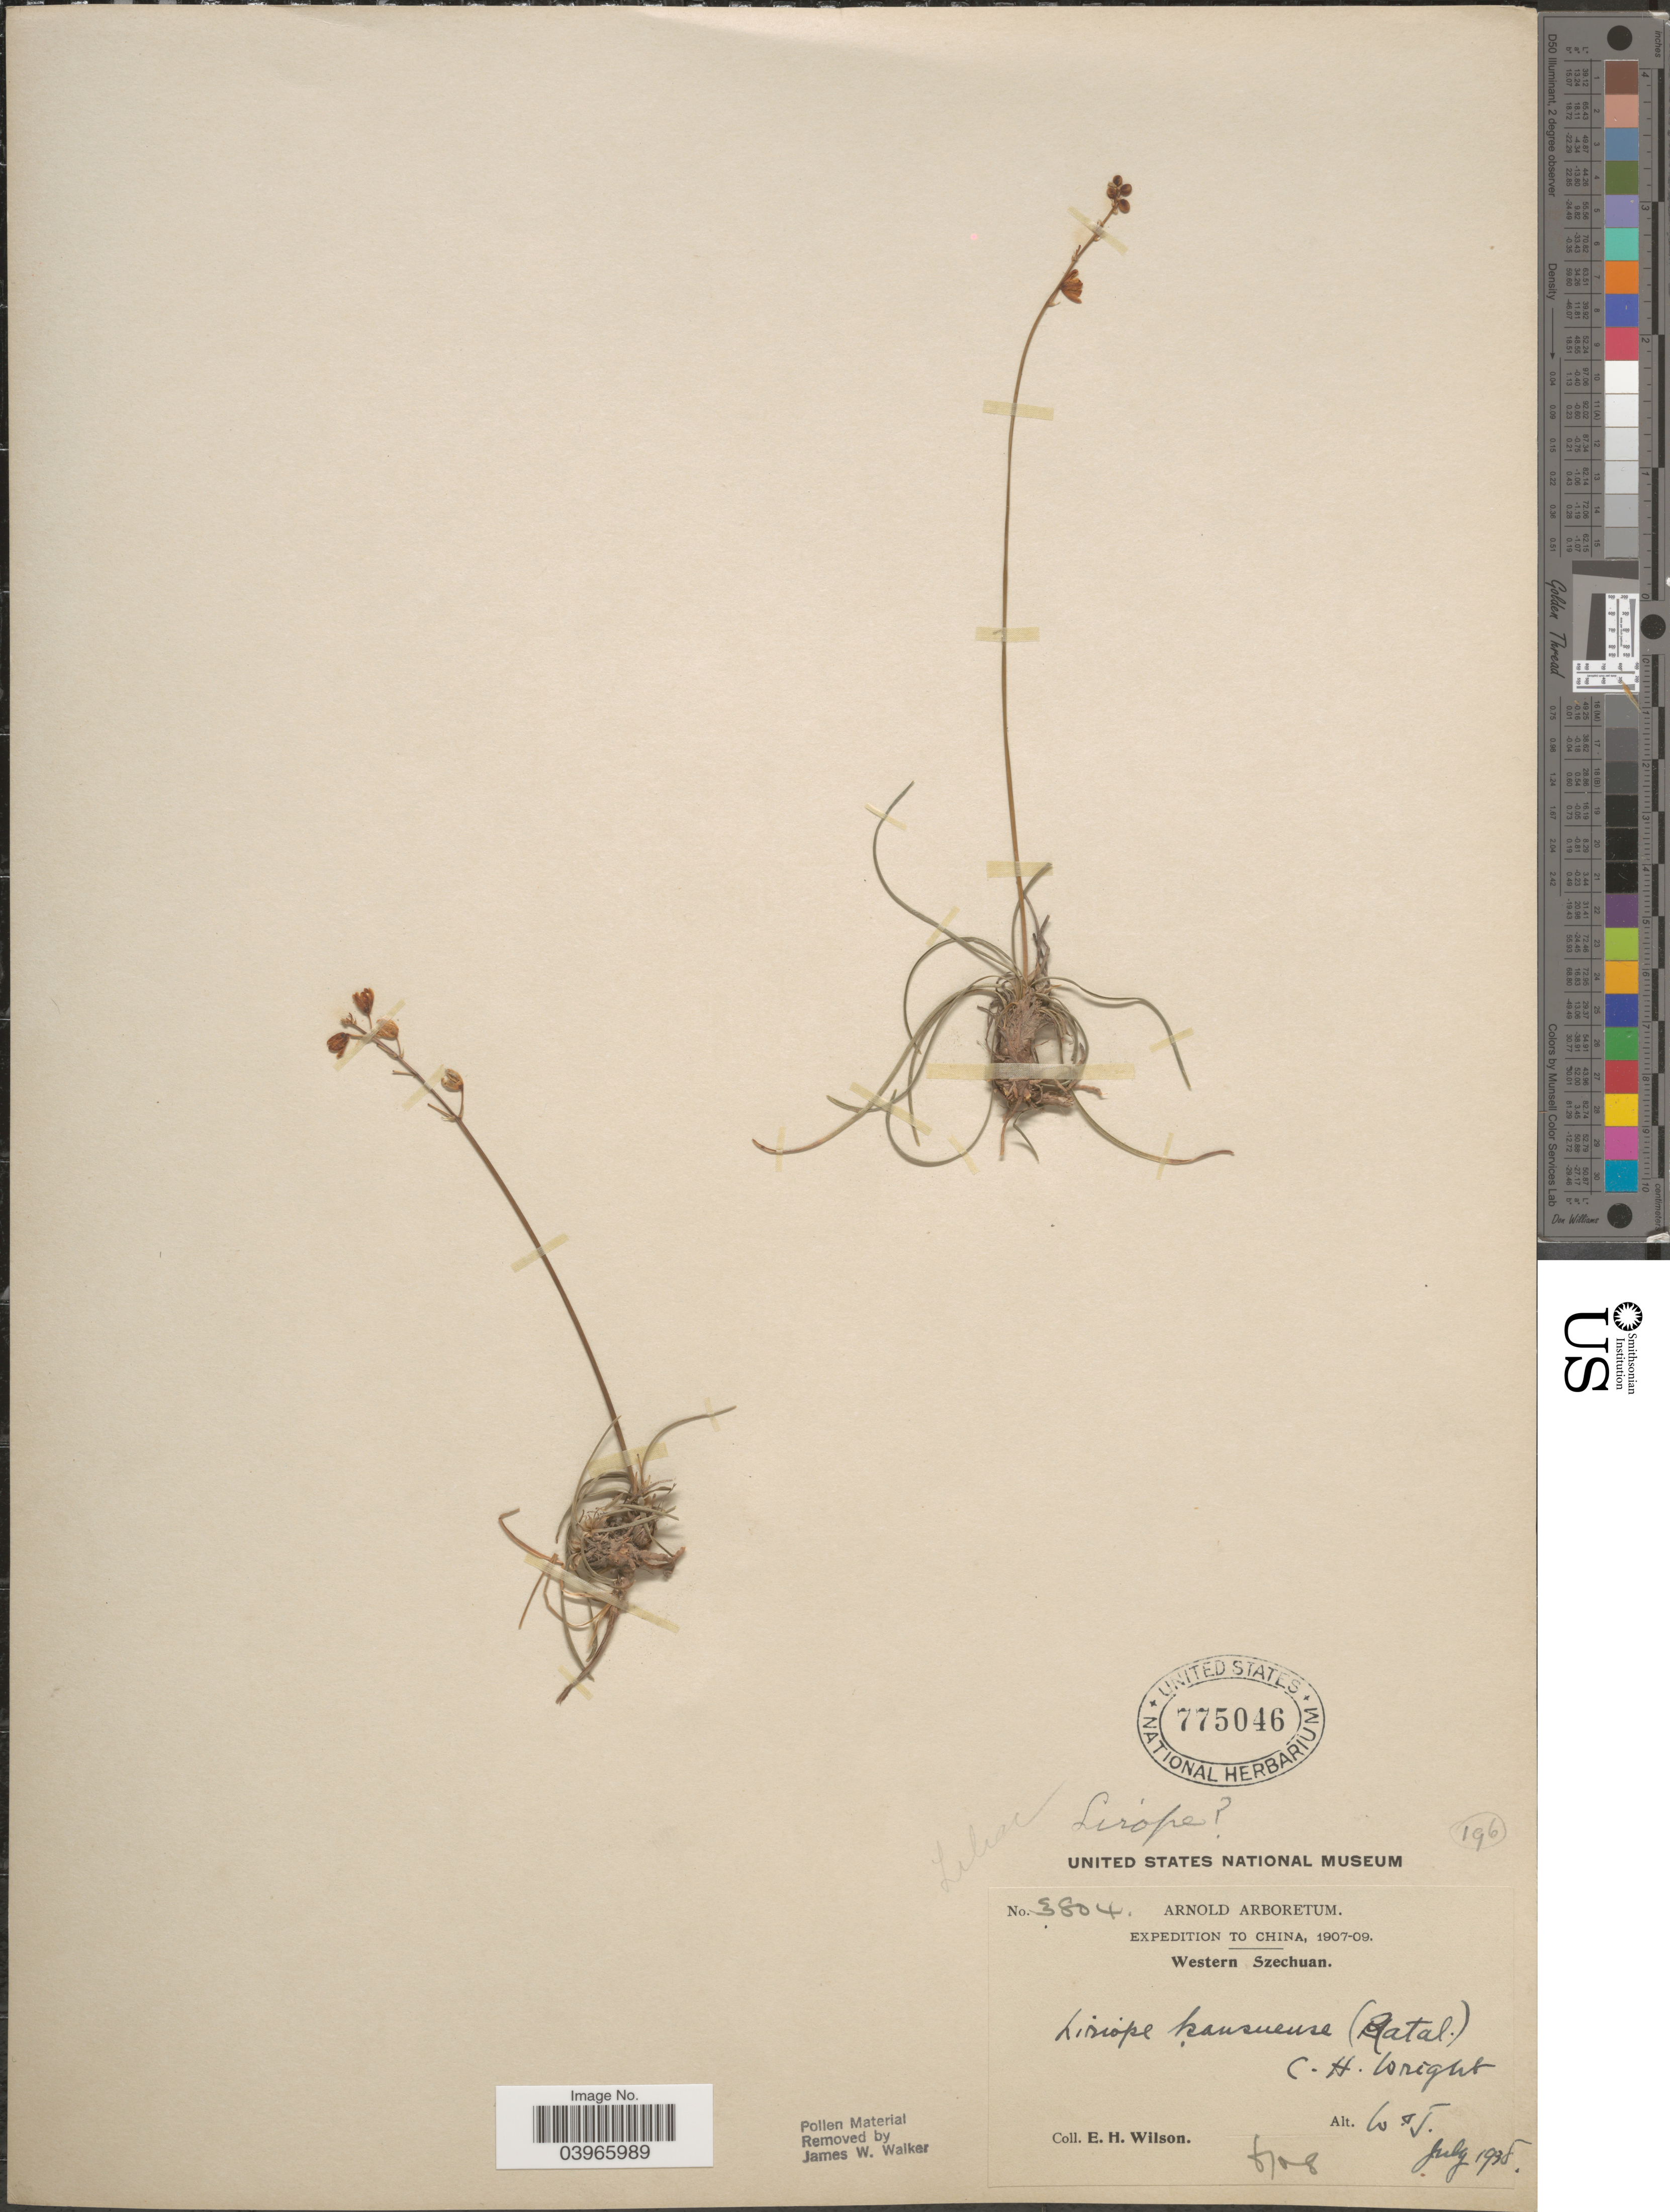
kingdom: Plantae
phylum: Tracheophyta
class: Liliopsida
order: Asparagales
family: Asparagaceae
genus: Liriope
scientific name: Liriope kansuensis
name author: (Batalin) C.H. Wright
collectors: E. Wilson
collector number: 3804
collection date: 1908-06/1938-07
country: China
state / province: Sichuan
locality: Western Szechuan.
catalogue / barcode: US 775046